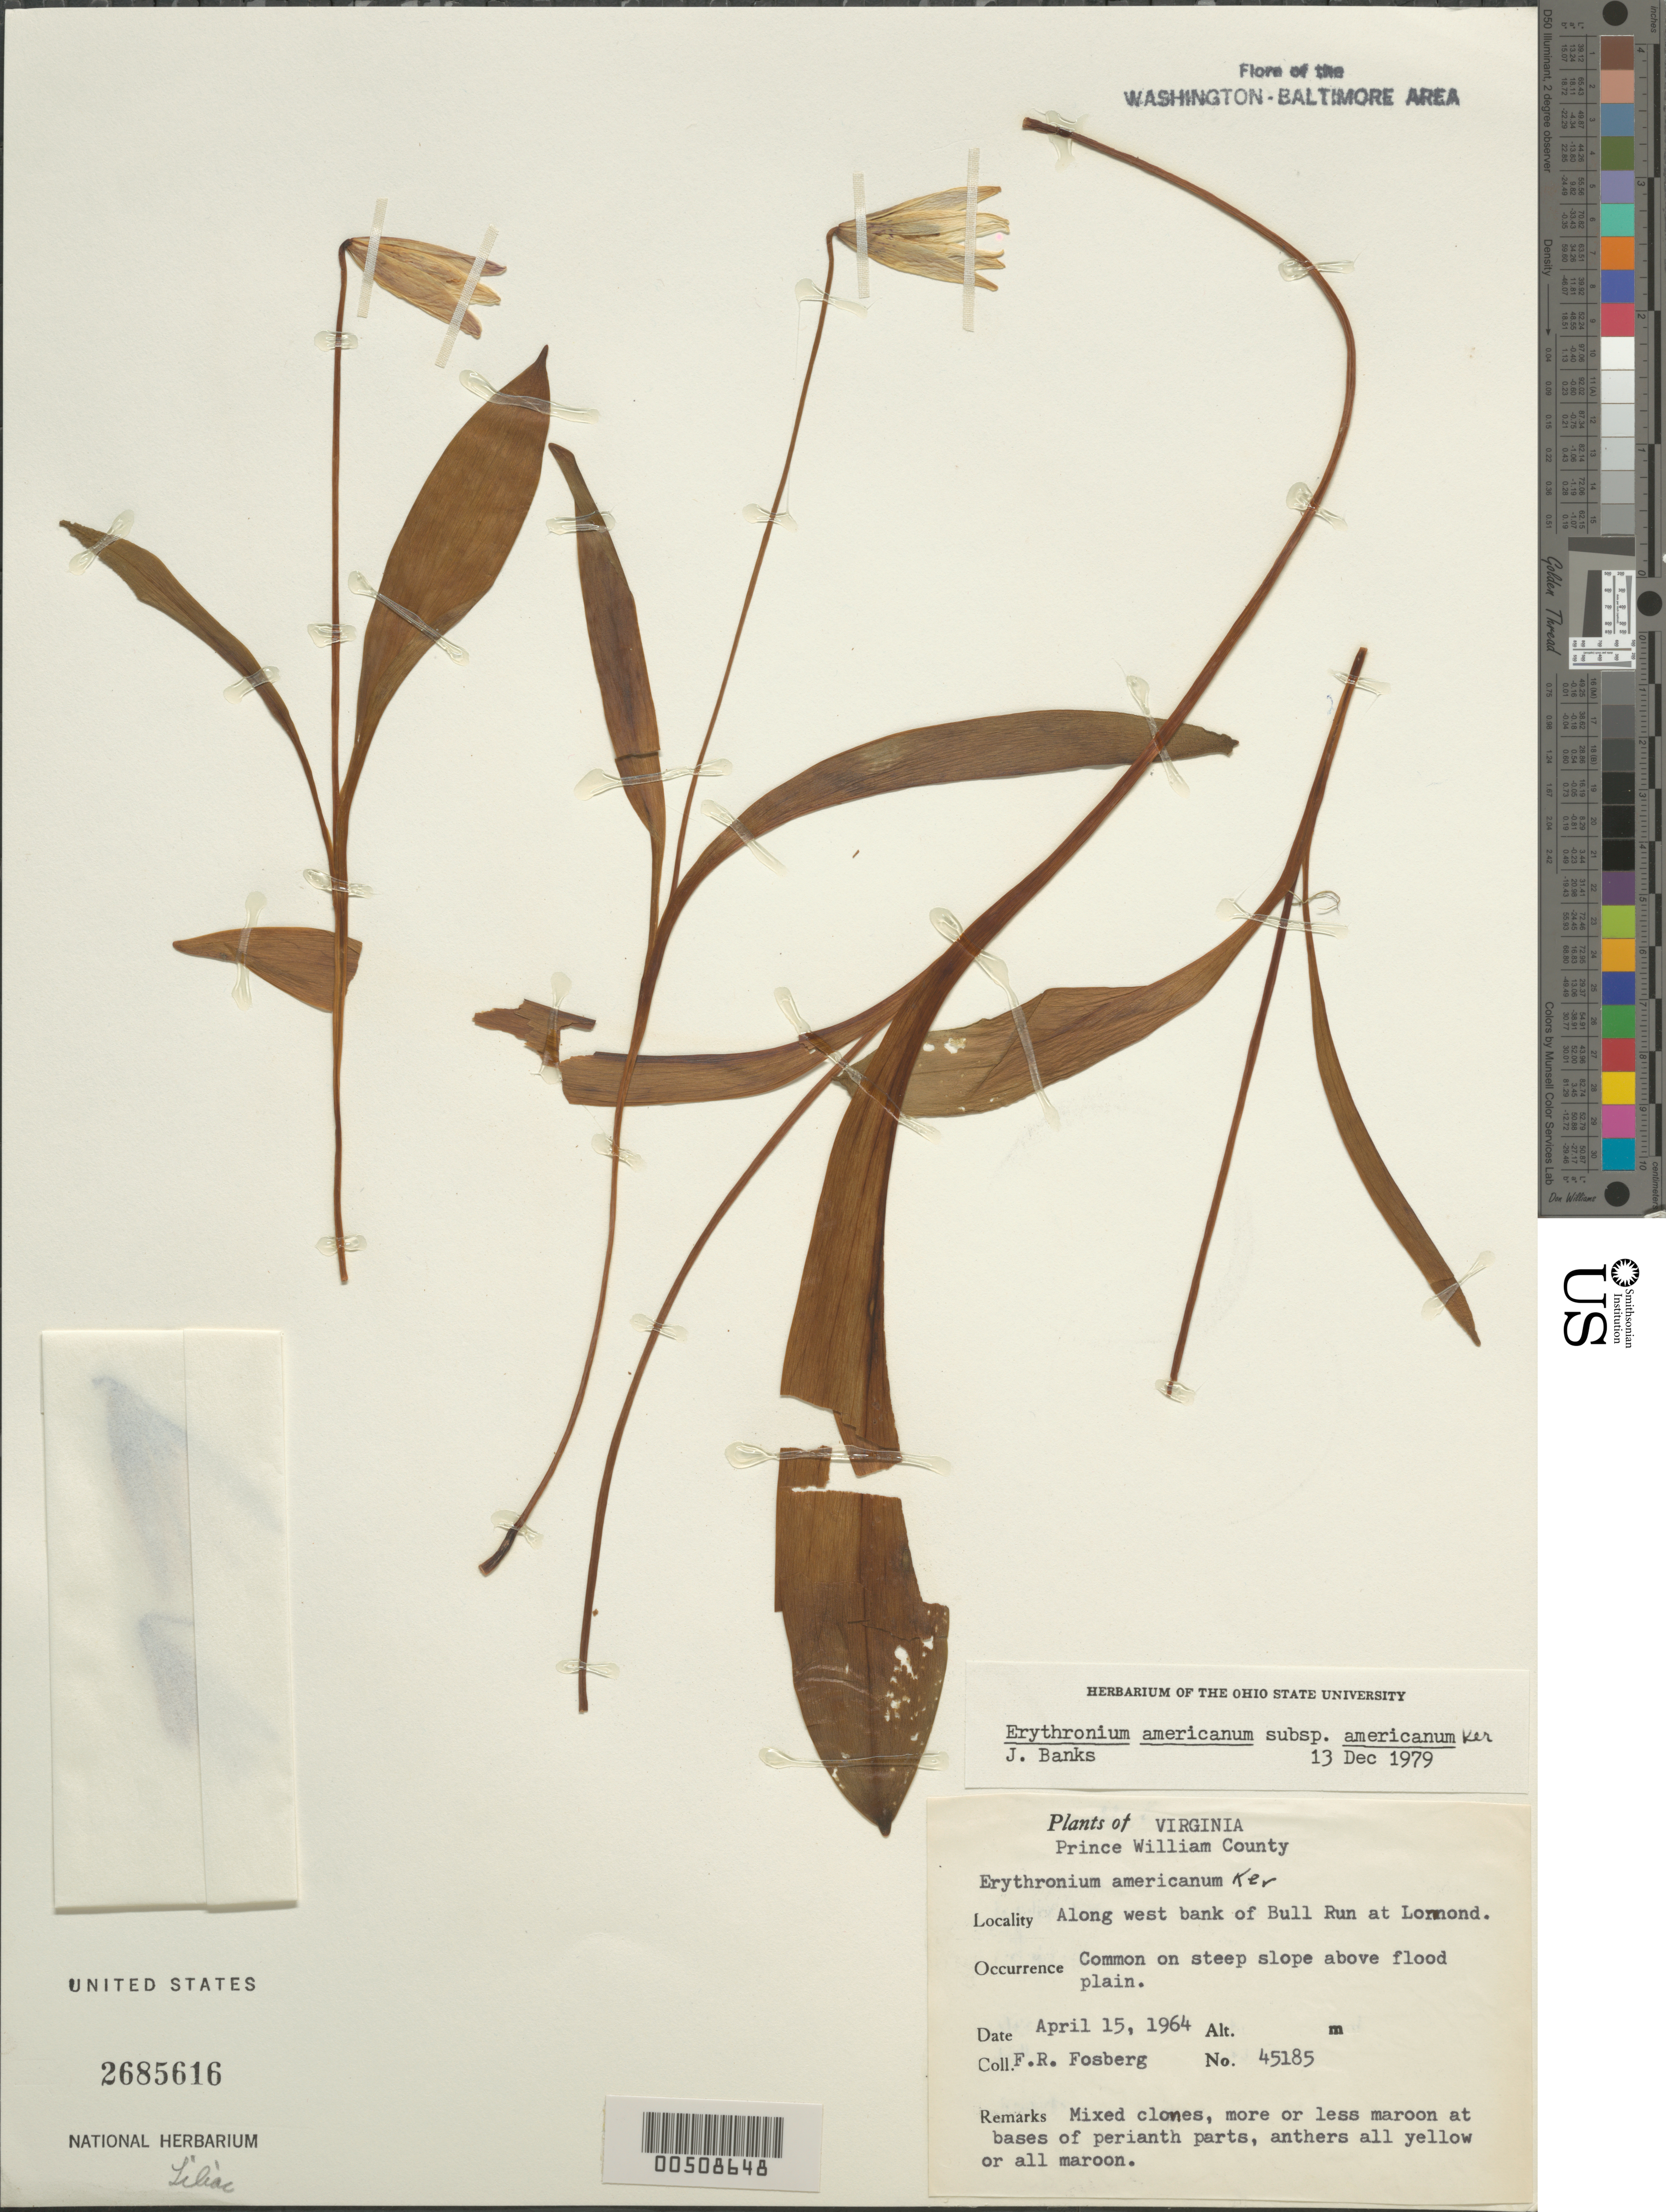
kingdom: Plantae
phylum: Tracheophyta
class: Liliopsida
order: Liliales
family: Liliaceae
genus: Erythronium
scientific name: Erythronium americanum subsp. americanum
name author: Ker Gawl.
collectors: F. R. Fosberg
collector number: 45185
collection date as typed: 15 Apr 1964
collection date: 1964-04-15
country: United States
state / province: Virginia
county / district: Prince William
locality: West bank of Bull Run at Lomond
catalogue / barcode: US 2685616